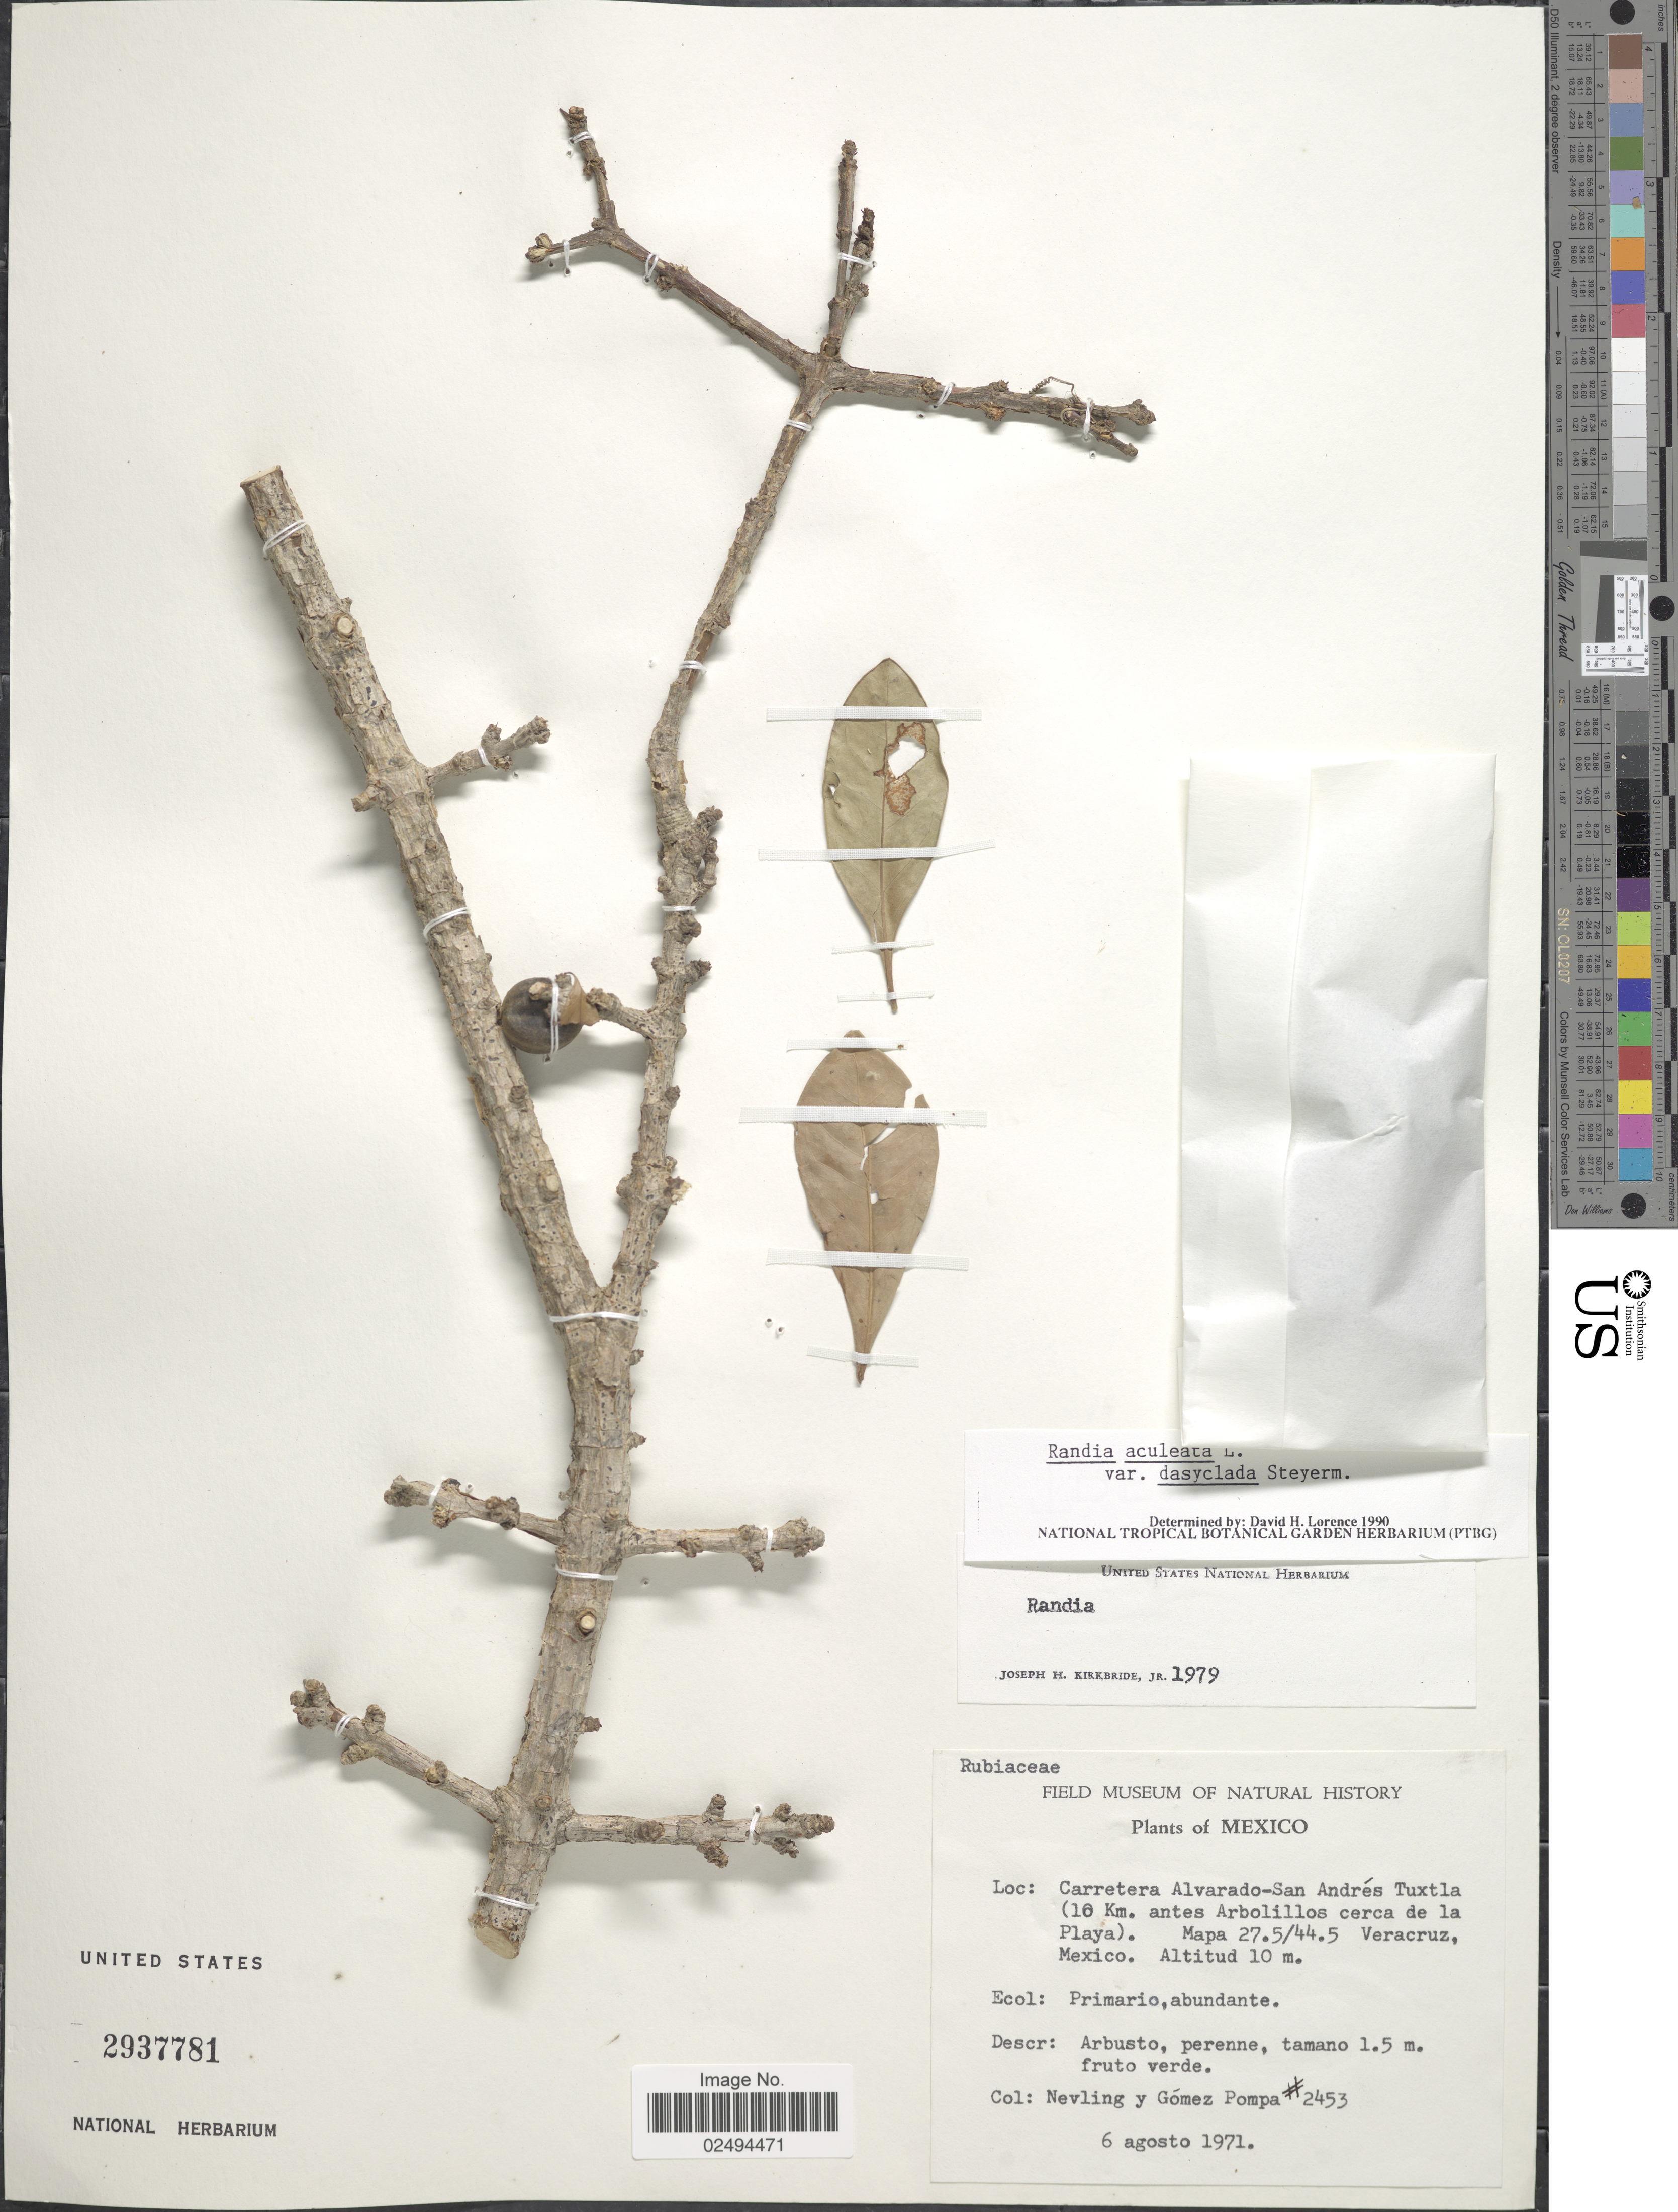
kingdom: Plantae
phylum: Tracheophyta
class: Magnoliopsida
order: Gentianales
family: Rubiaceae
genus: Randia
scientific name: Randia aculeata var. dasyclada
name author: Steyerm.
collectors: Nevling & Gomez-Pompa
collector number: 2453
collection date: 1971-08-06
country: Mexico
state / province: Veracruz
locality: Carretera Alvarado- San Andres Tuxtla (10 Km. antes Arbolillos cerca de la Playa). Mapa 27.5/44.5 Veracruz.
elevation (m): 10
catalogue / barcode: US 2937781